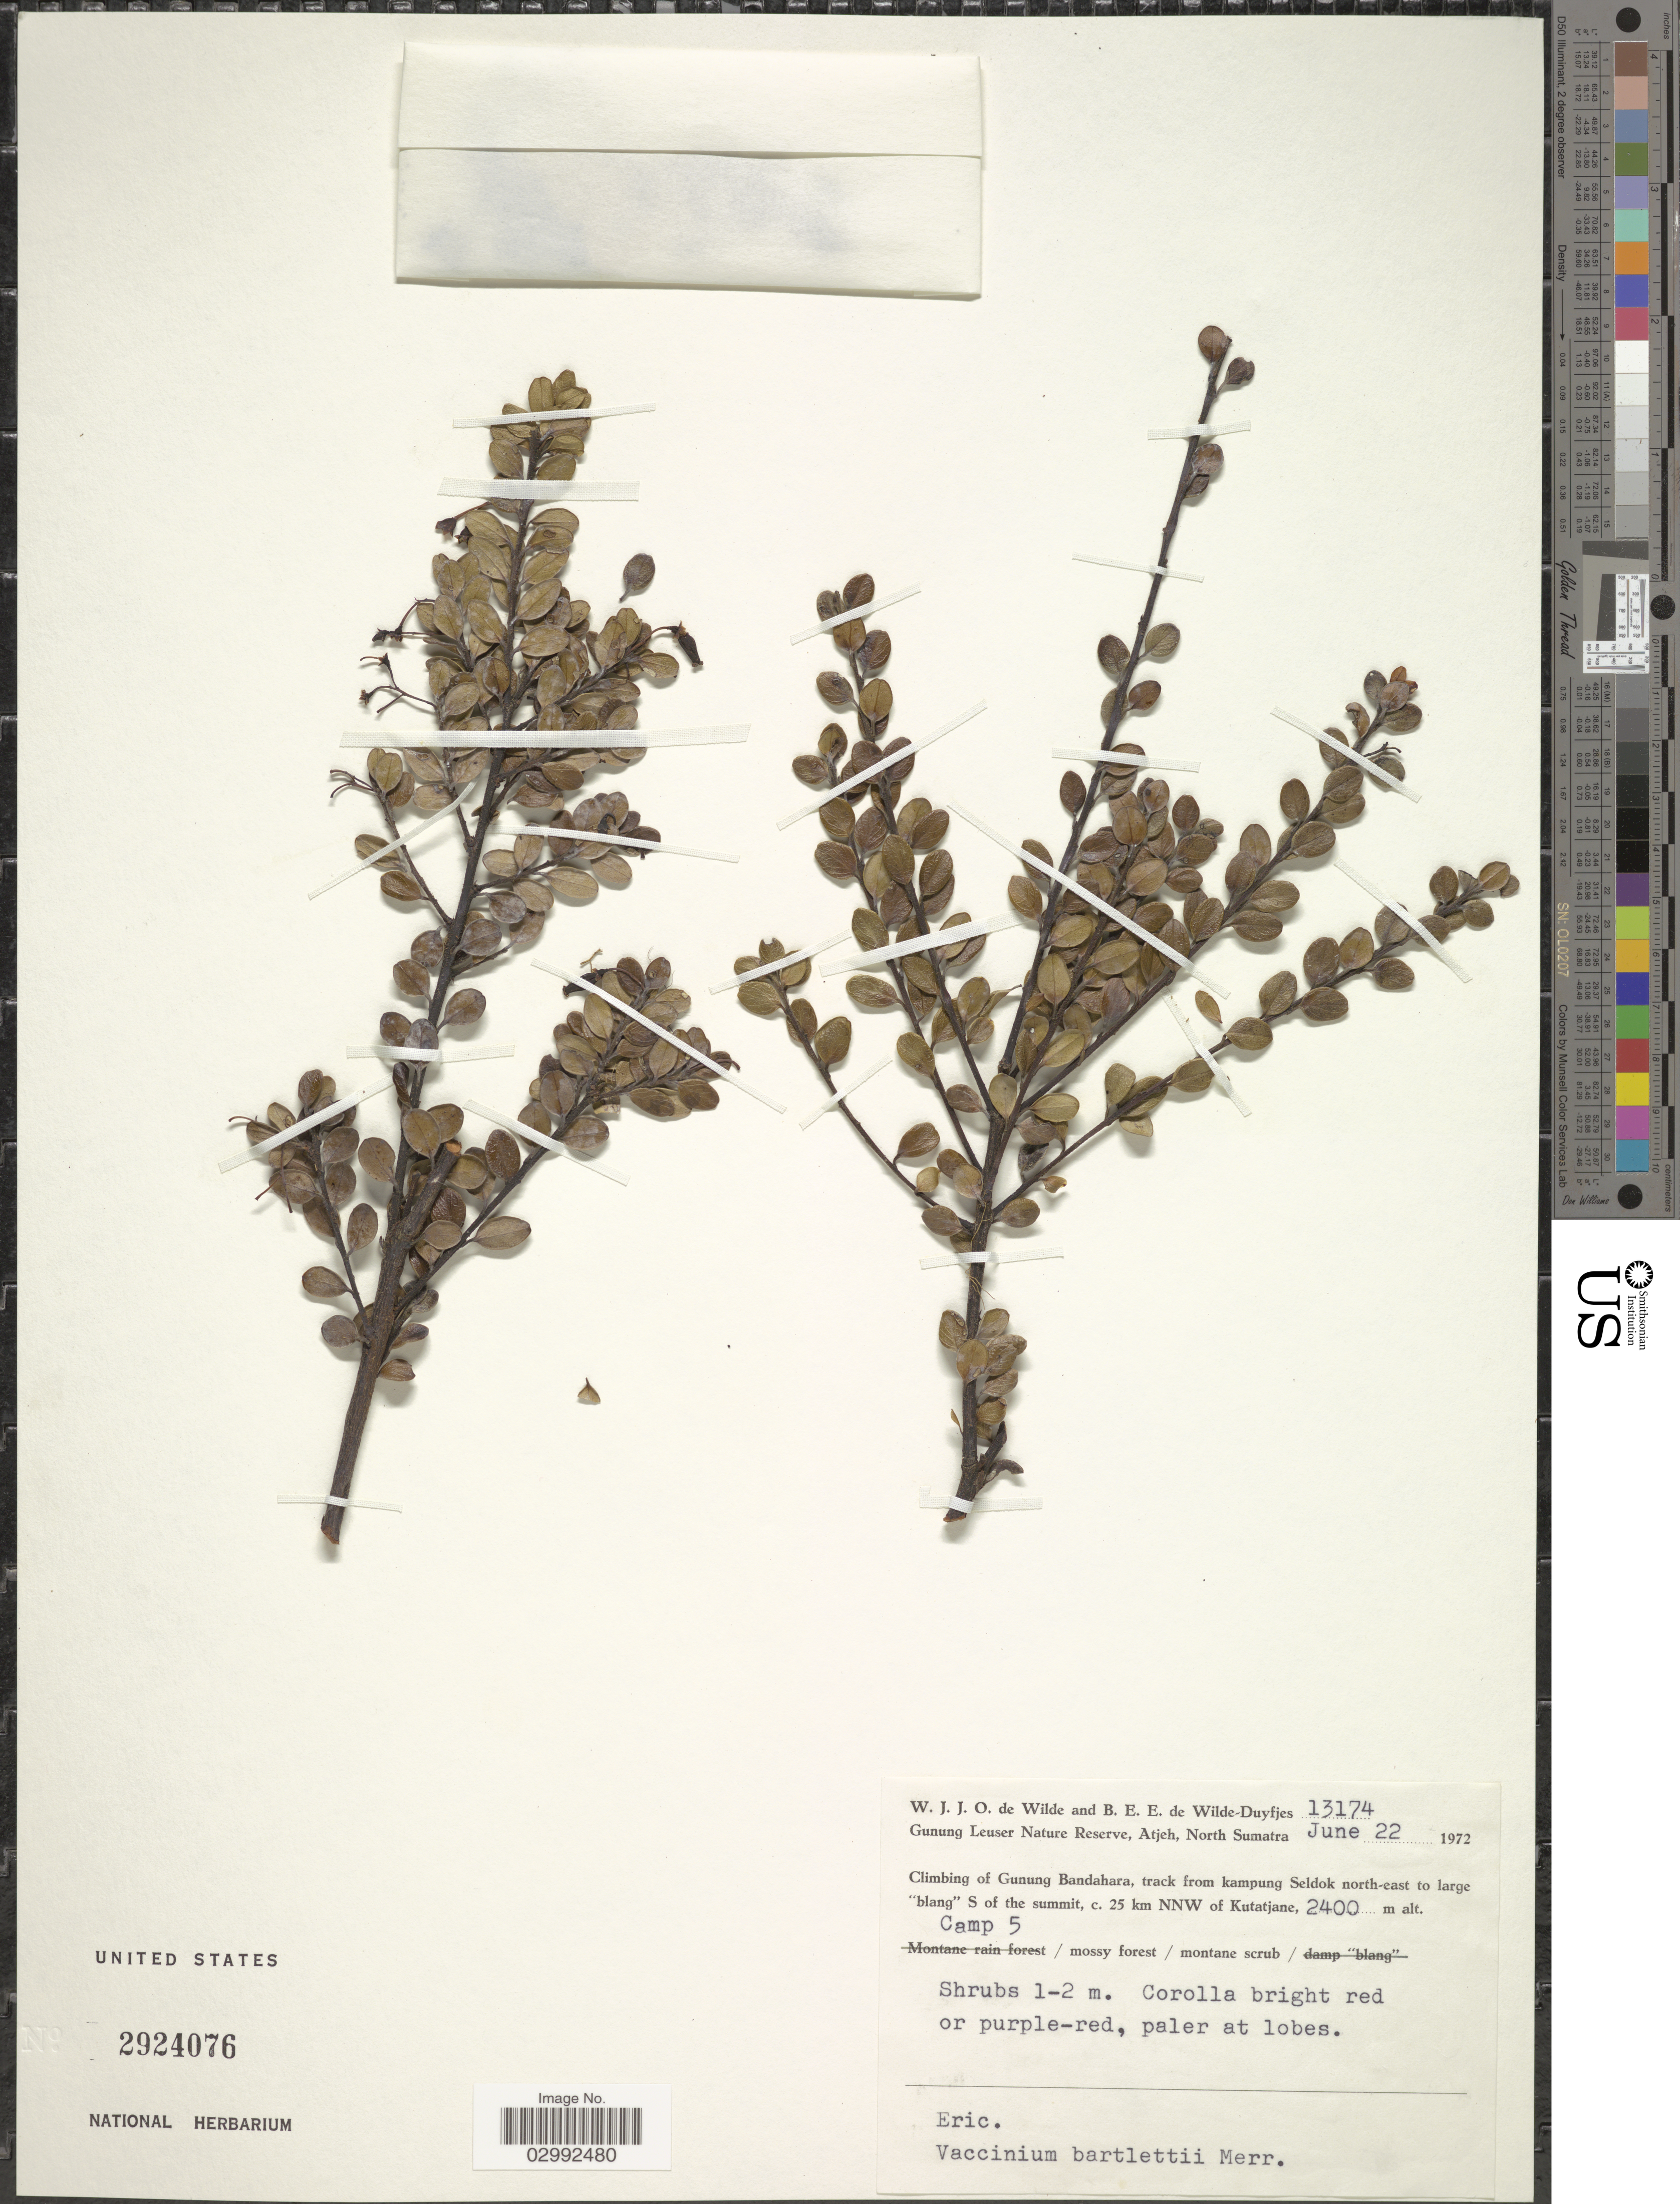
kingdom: Plantae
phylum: Tracheophyta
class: Magnoliopsida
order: Ericales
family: Ericaceae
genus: Vaccinium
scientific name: Vaccinium bartlettii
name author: Merr.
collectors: W. J. de Wilde & B. E. de Wilde-Duyfjes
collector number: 13174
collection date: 1972-06-22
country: Indonesia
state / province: Sumatra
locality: Gunung Leuser Nature Reserve, Atjeh, North Sumatra, Camp 5, Climbing of Gunung Bandahara, track from kampung Seldok north-east to large "blang" S of the summit, c. 25 km NNW of Kutatjane.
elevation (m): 2400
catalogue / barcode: US 2924076